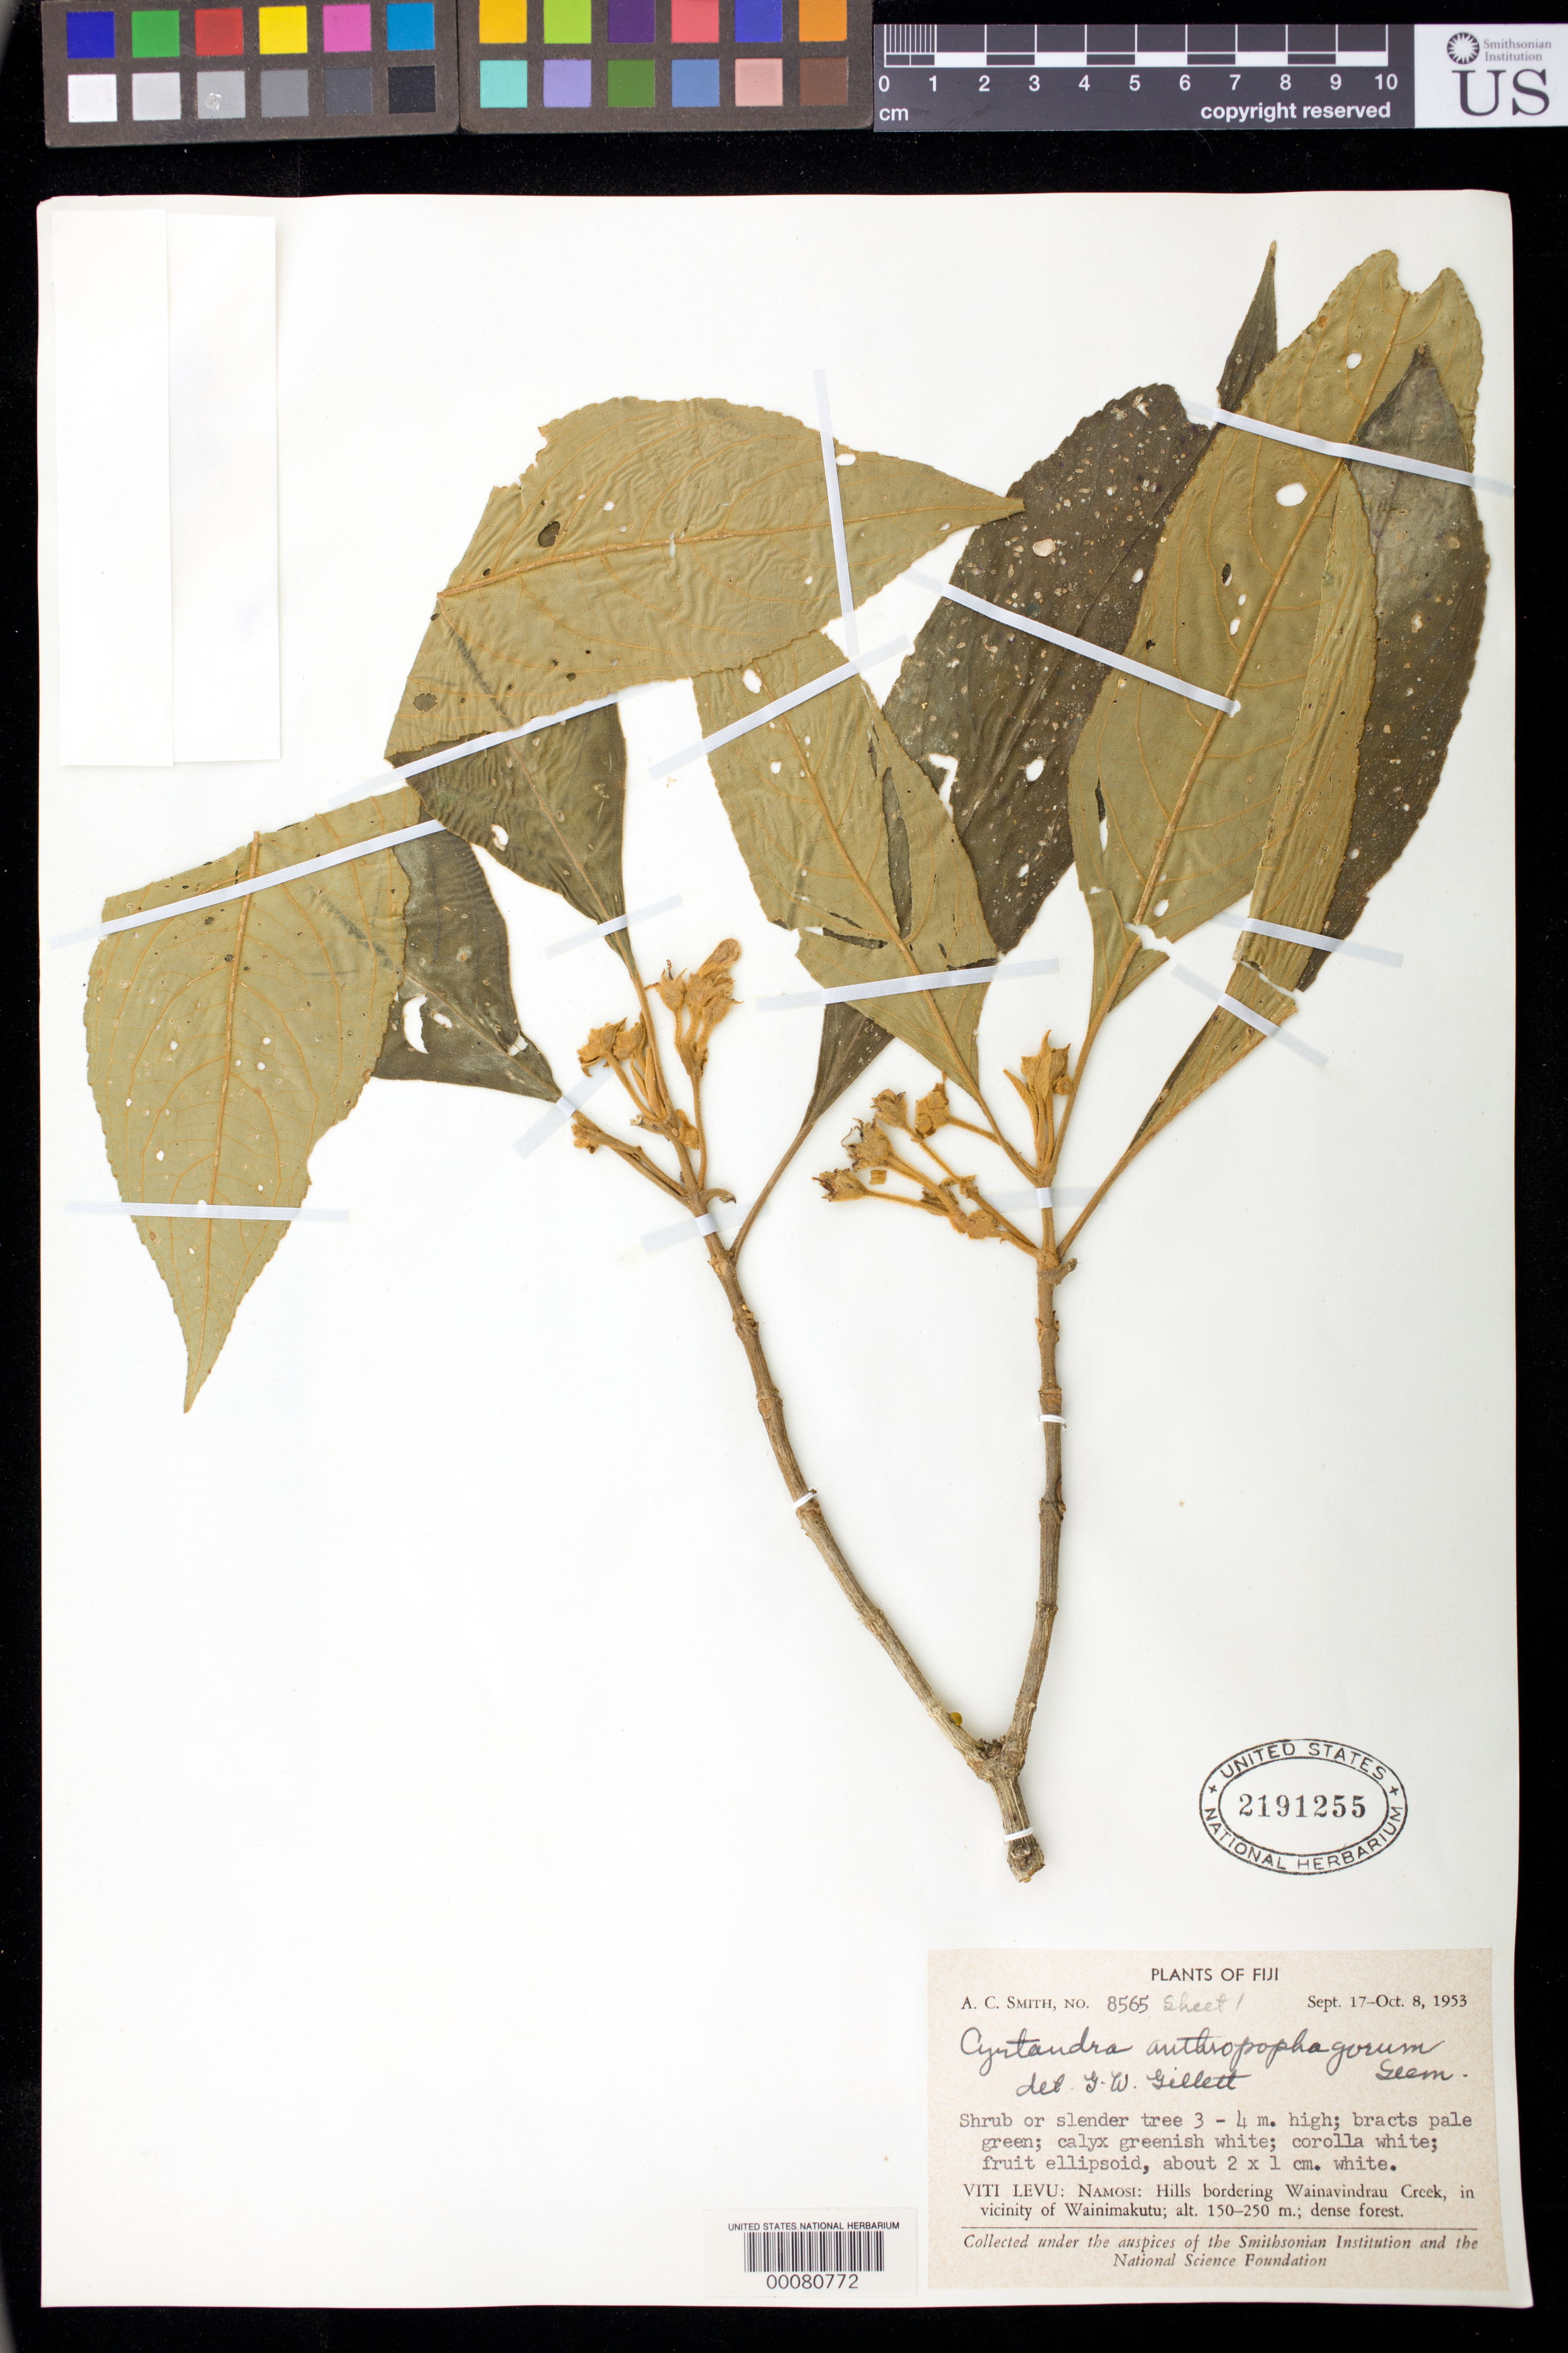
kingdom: Plantae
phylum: Tracheophyta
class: Magnoliopsida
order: Lamiales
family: Gesneriaceae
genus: Cyrtandra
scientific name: Cyrtandra anthropophagorum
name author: Seem. ex A. Gray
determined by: Gillett, G. W.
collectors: A. C. Smith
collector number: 8565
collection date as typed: Sep-Oct 1953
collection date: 1953-09/1953-10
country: Fiji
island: Viti Levu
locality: Namosi, hills bordering wainavindrau creek, in vicinity of wainimakutu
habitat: Dense forest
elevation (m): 150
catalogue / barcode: US 2191255